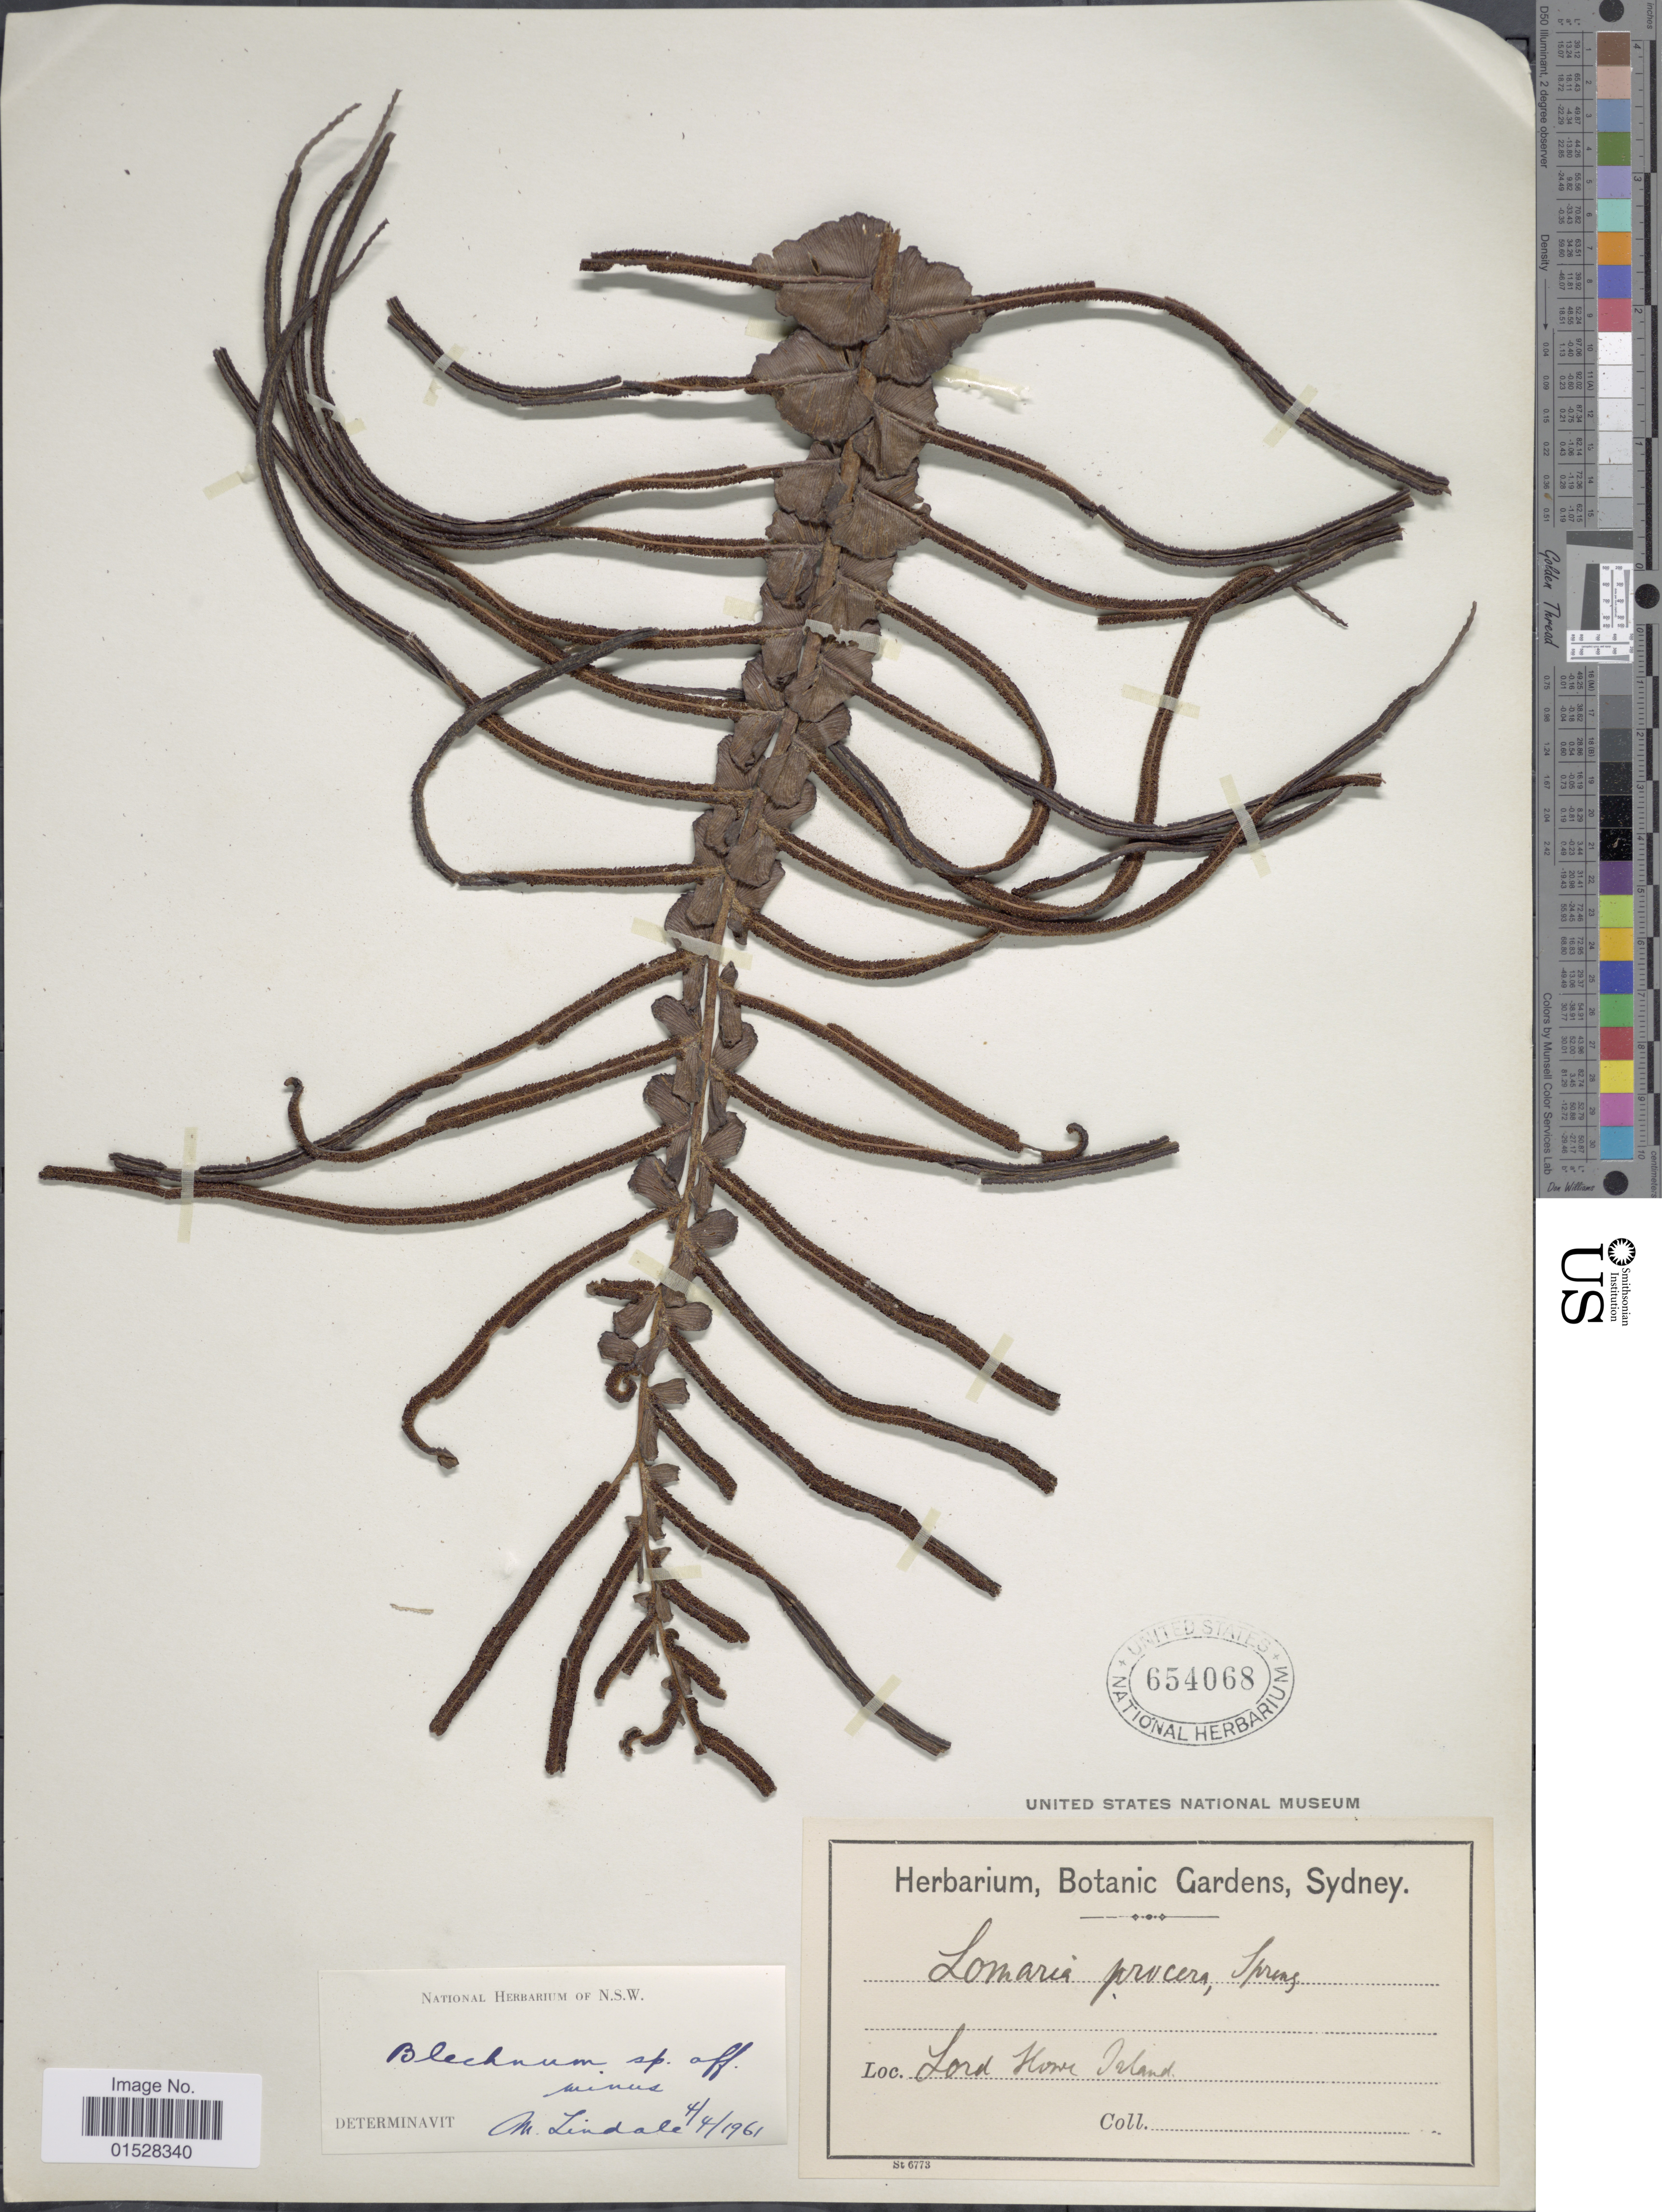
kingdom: Plantae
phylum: Tracheophyta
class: Polypodiopsida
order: Polypodiales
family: Blechnaceae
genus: Blechnum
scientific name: Blechnum minus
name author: (R. Br.) Ettingsh.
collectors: ex Herb. Bot. Gard. Sydney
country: Australia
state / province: New South Wales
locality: Lord Howe Island.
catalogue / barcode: US 654068